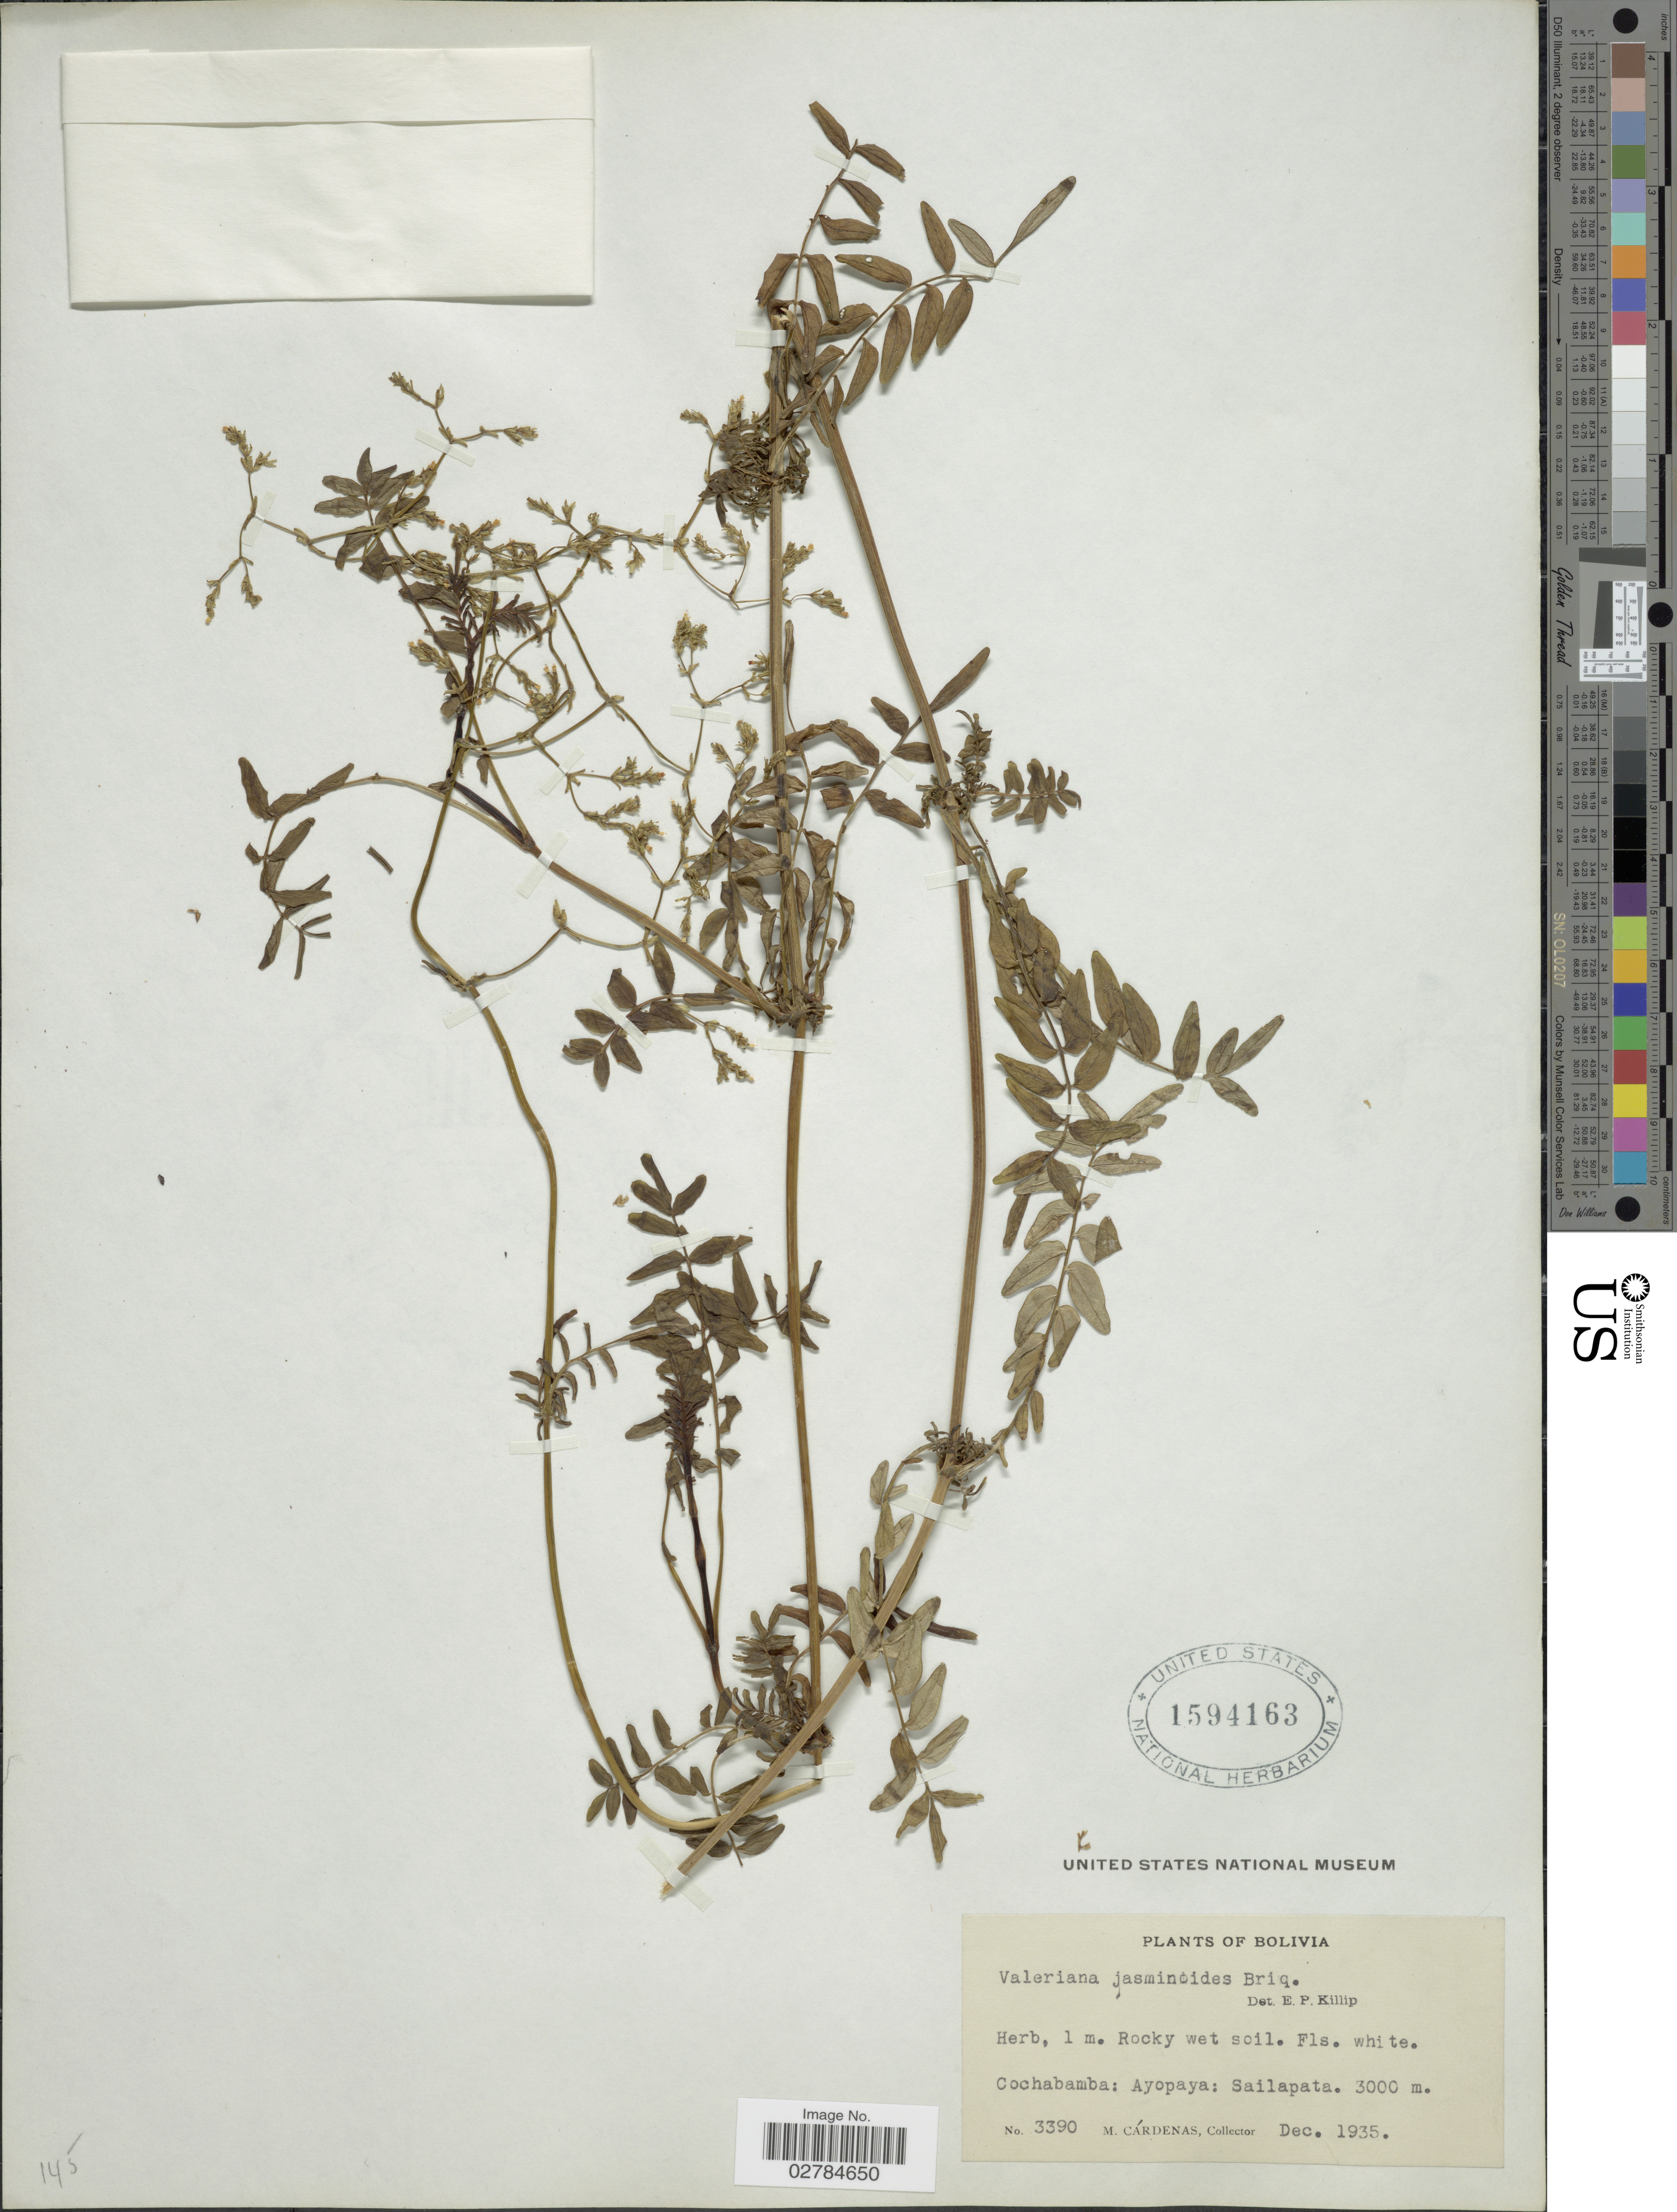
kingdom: Plantae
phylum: Tracheophyta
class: Magnoliopsida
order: Dipsacales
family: Caprifoliaceae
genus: Valeriana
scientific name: Valeriana jasminoides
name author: Briq.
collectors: M. Cárdenas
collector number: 3390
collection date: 1935-12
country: Bolivia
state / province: Cochabamba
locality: Cochabamba: Ayopaya: Sailapata.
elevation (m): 3000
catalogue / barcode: US 1594163